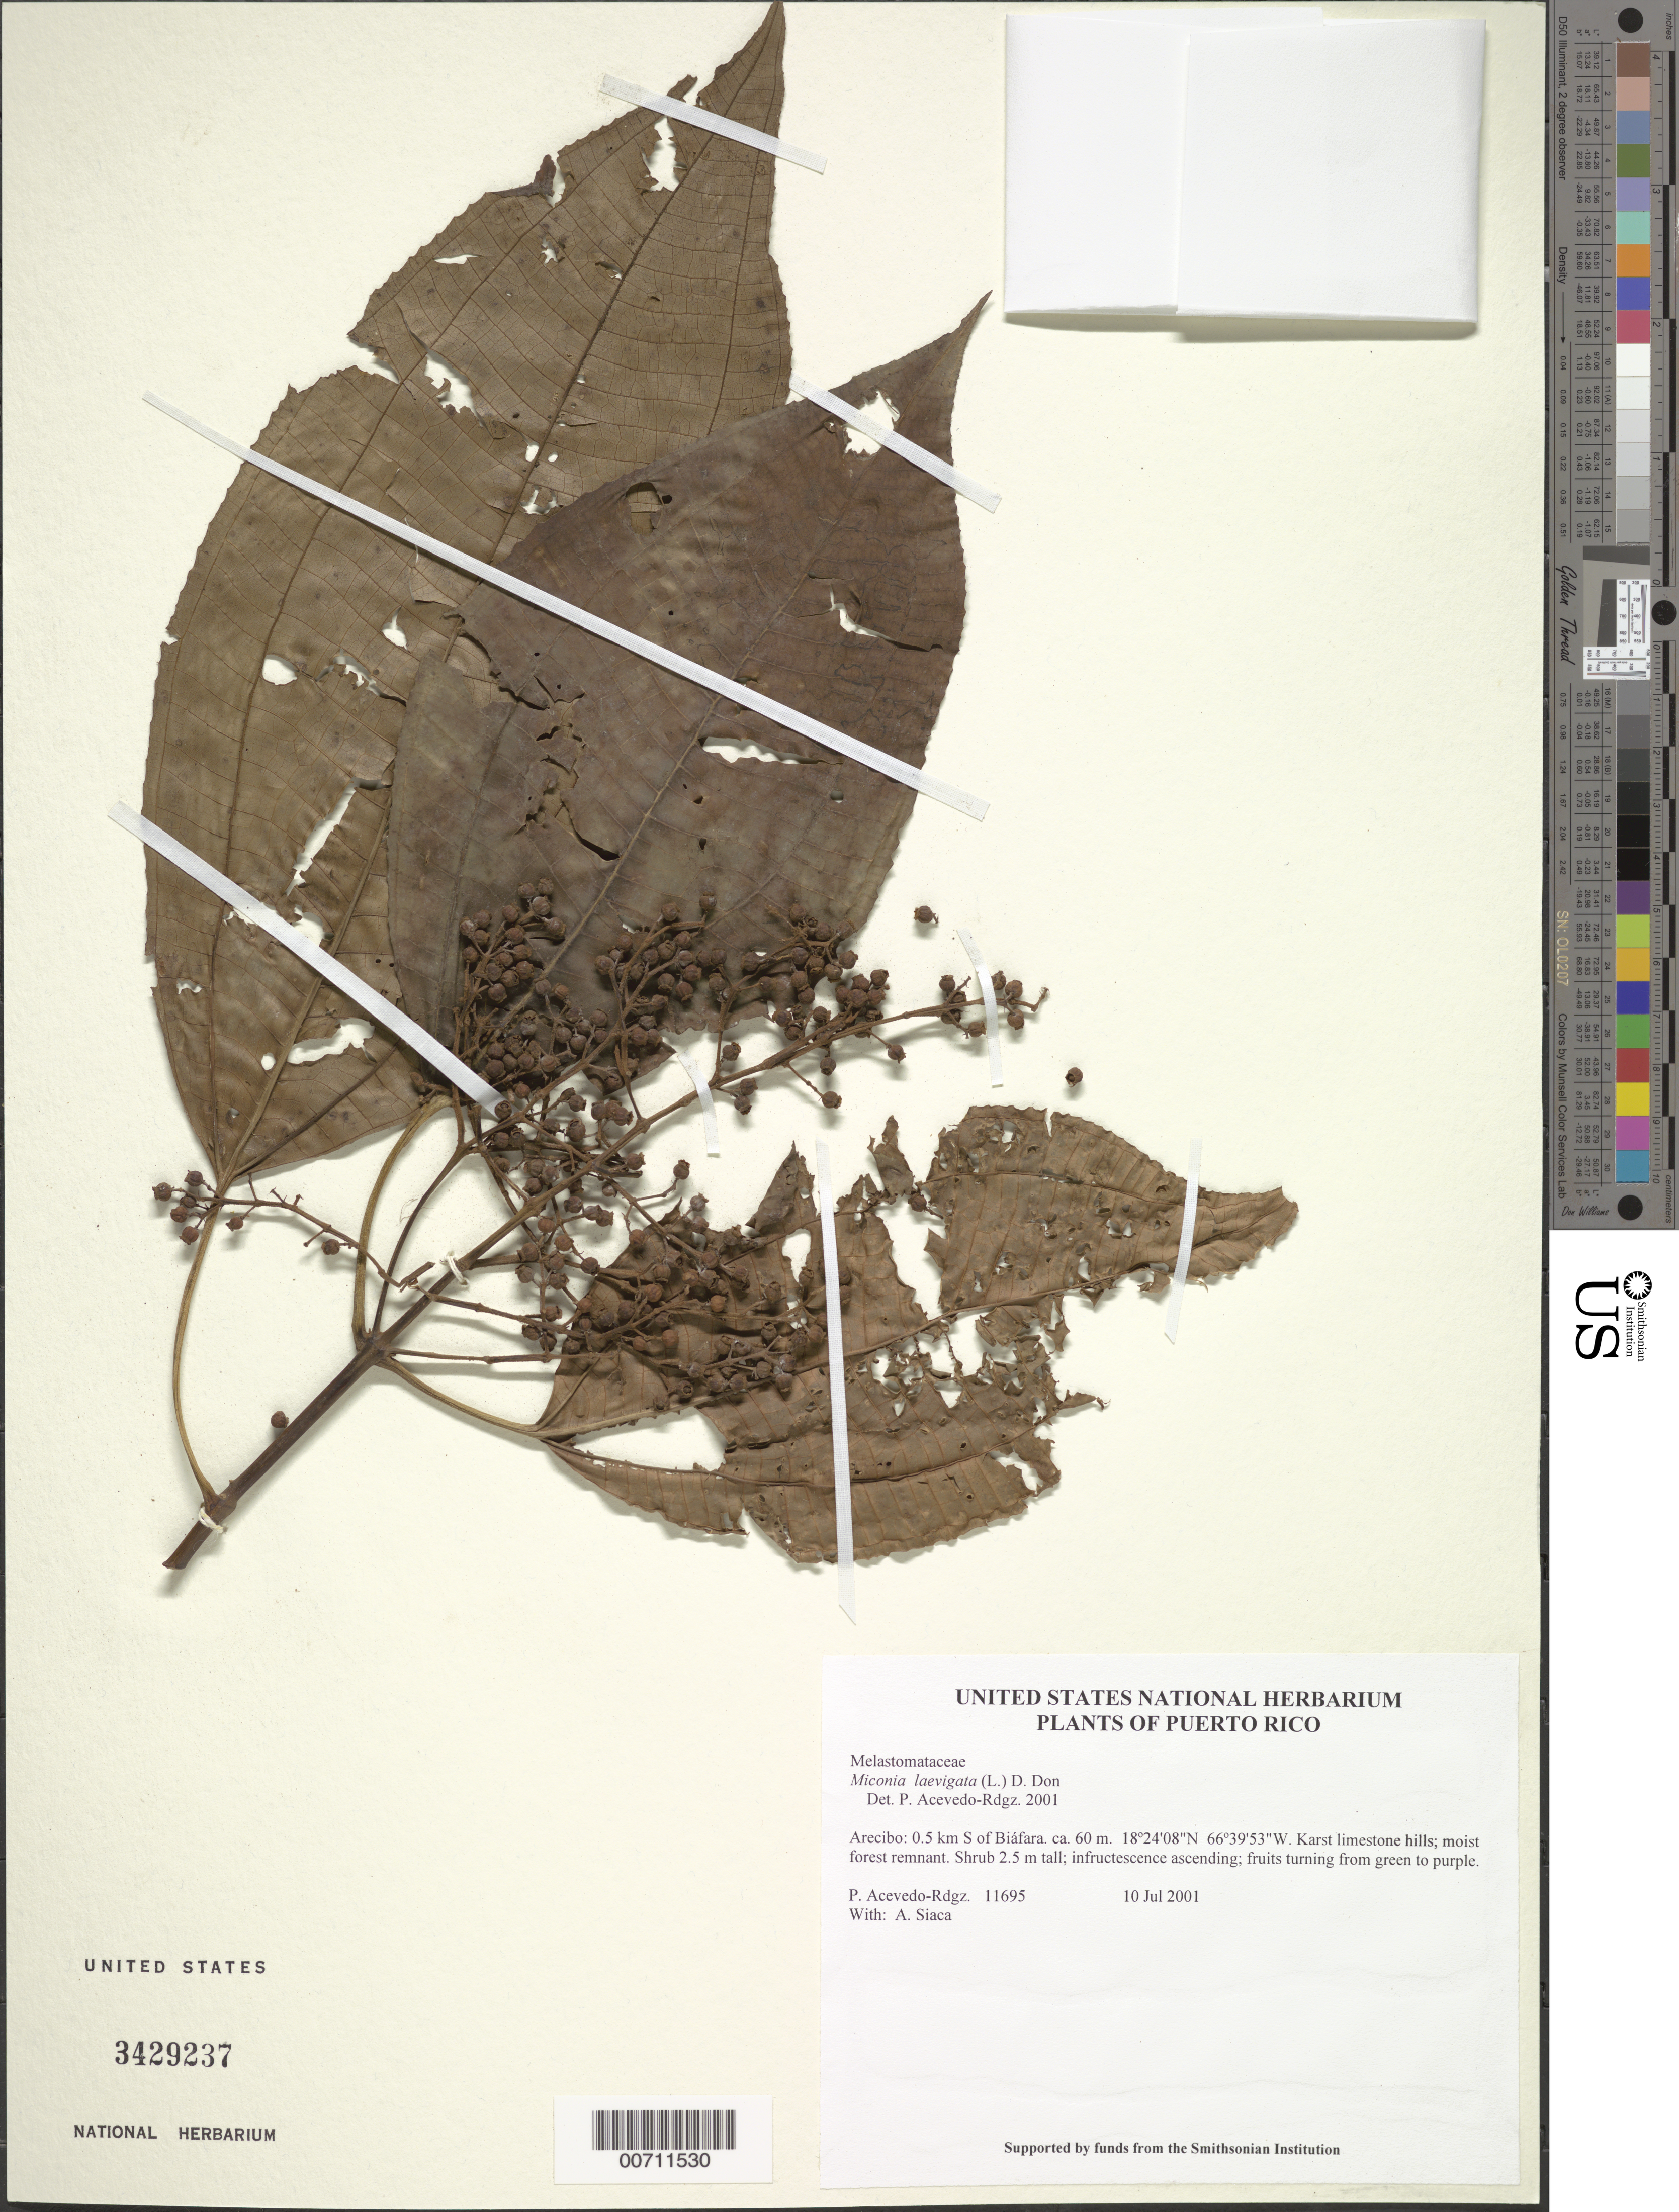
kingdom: Plantae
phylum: Tracheophyta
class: Magnoliopsida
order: Myrtales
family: Melastomataceae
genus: Miconia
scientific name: Miconia laevigata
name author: (L.) D. Don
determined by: Acevedo-Rodríguez, P., (BOT), Smithsonian Institution - National Museum of Natural History (UNITED STATES)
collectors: P. Acevedo-Rodr. & A. Siaca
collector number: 11695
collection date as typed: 10 Jul 2001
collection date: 2001-07-10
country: Puerto Rico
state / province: Arecibo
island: Puerto Rico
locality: Arecibo: 0.5 km S of Biáfara.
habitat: Karst limestone hills; moist forest remnant.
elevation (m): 60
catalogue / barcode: US 3429237